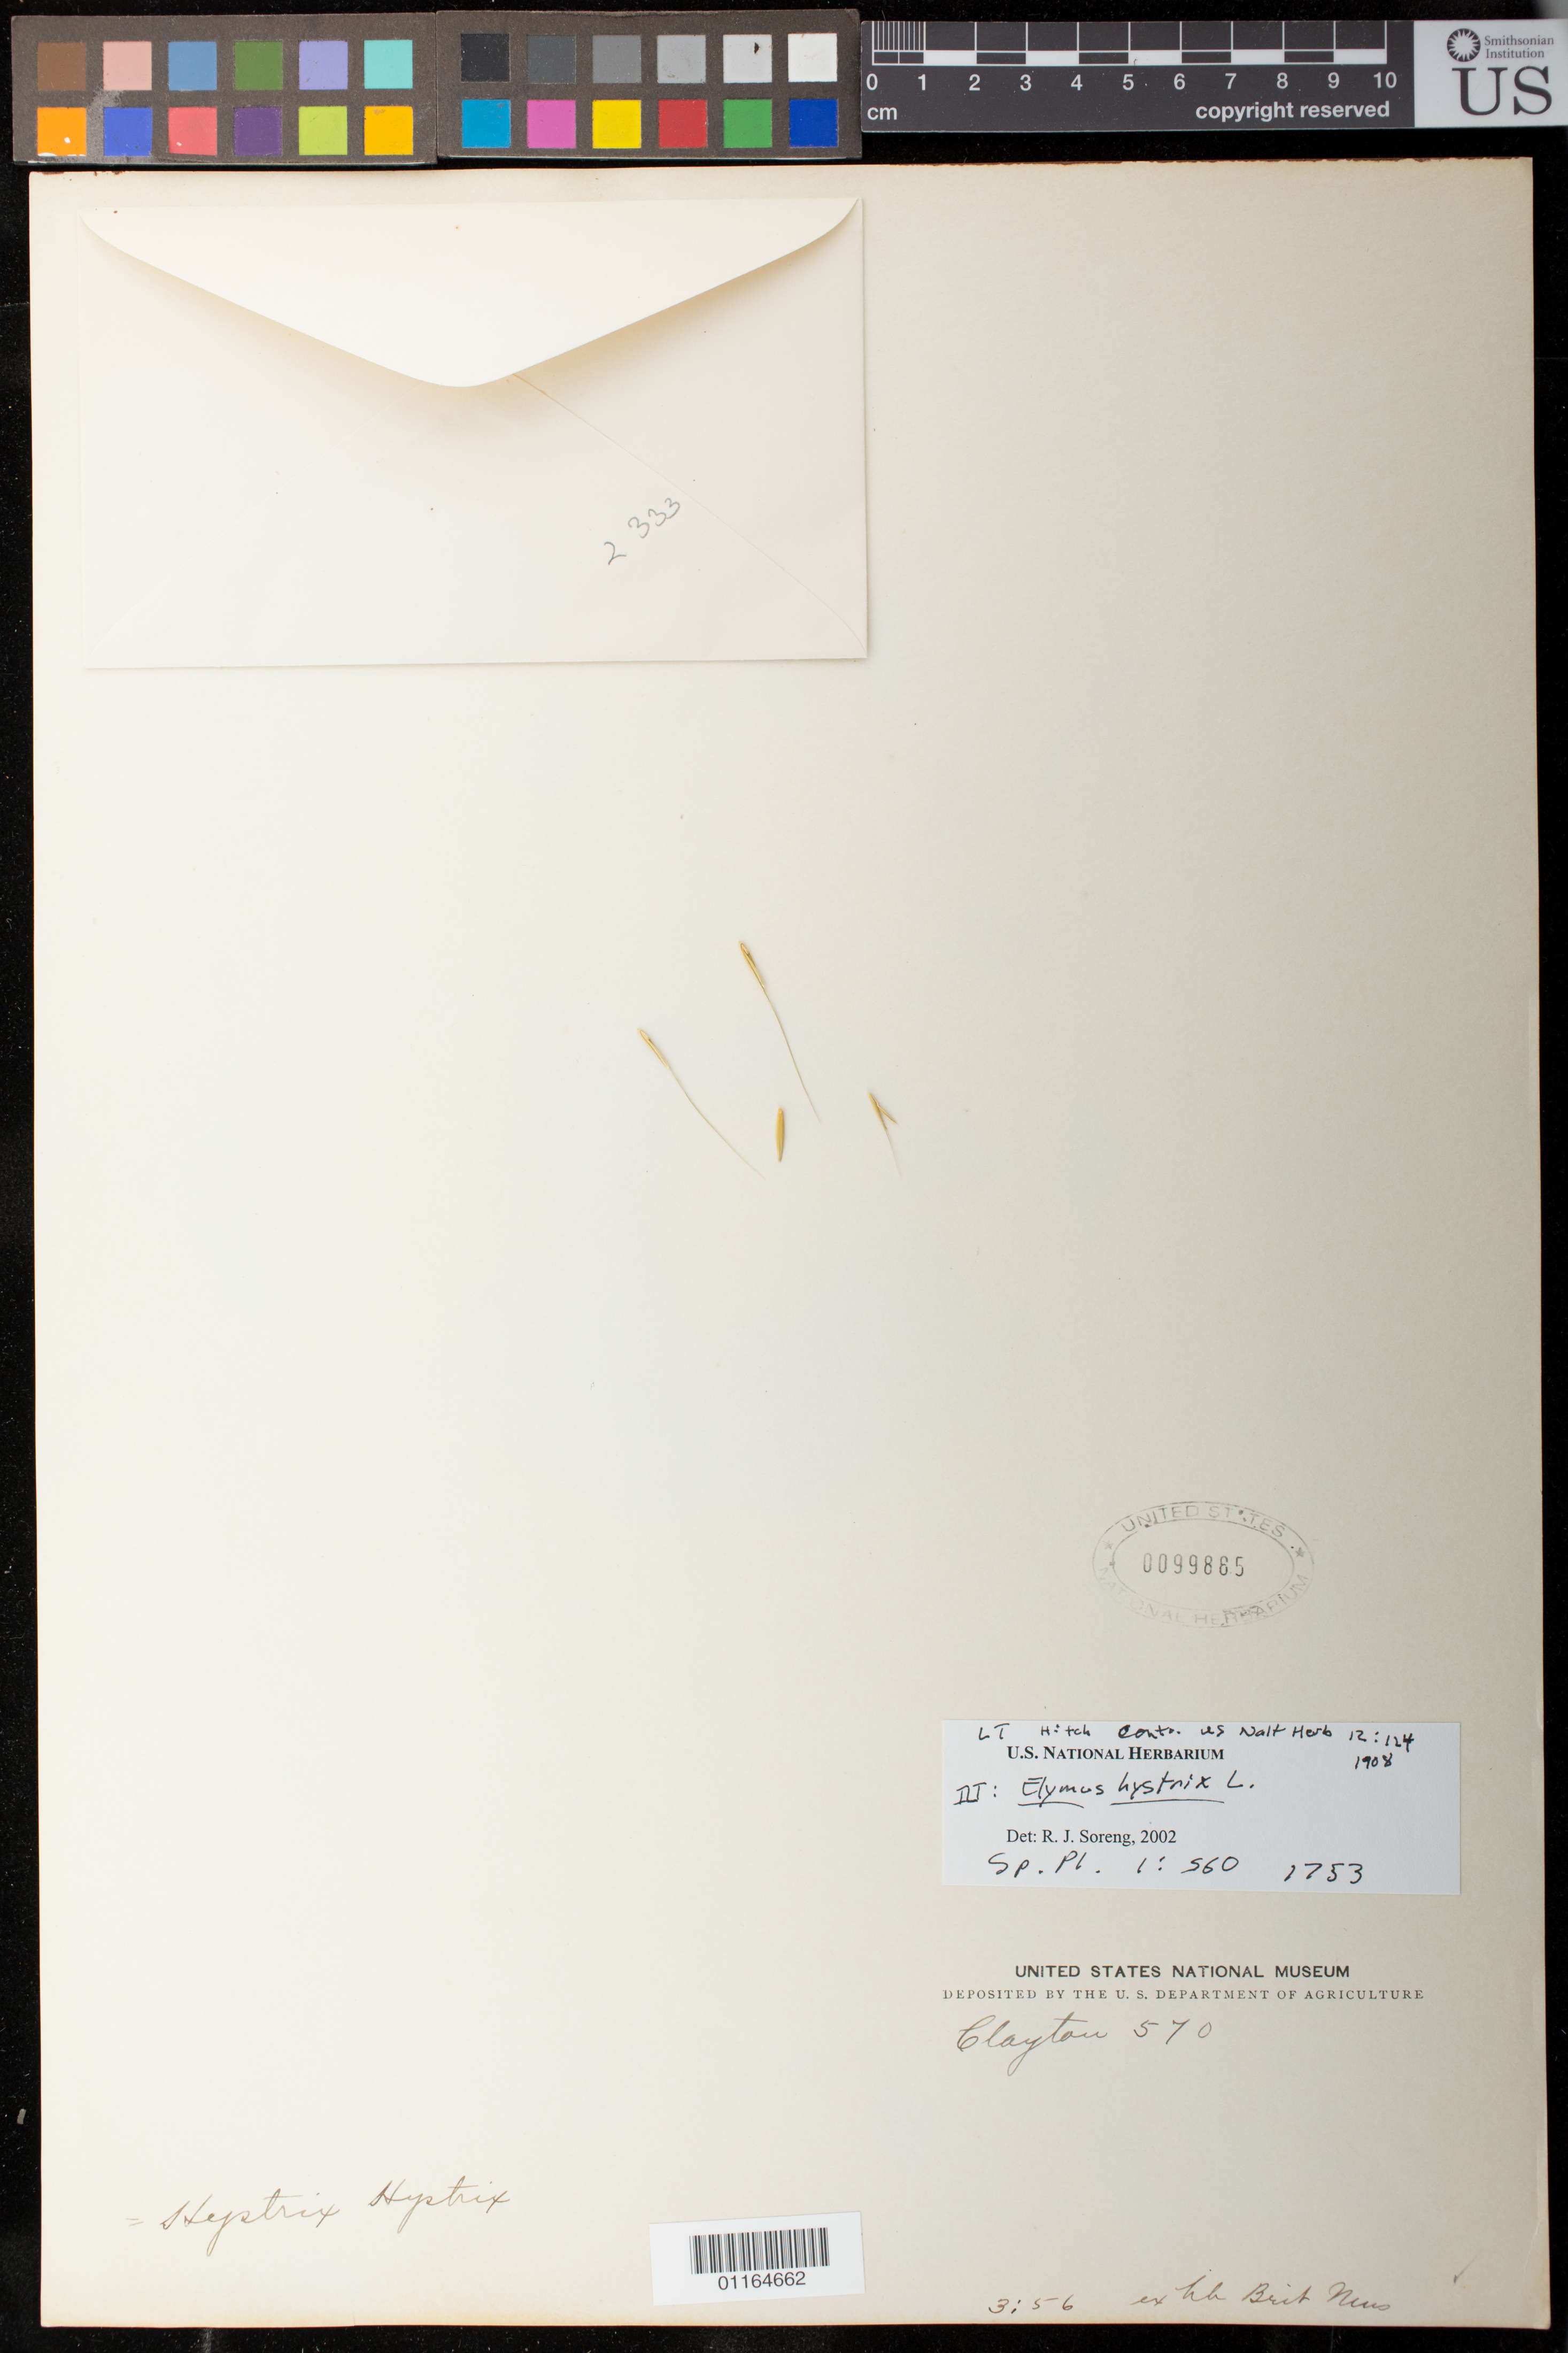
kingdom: Plantae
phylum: Tracheophyta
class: Liliopsida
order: Poales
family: Poaceae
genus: Elymus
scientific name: Elymus hystrix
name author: L.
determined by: Soreng, Robert J., Research Associate (BOT), Smithsonian Institution - National Museum of Natural History (UNITED STATES)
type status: Type Collection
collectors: J. Clayton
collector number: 570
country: United States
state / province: Virginia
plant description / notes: Fragmentary material of type specimen ex herb. British Museum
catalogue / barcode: US 99885